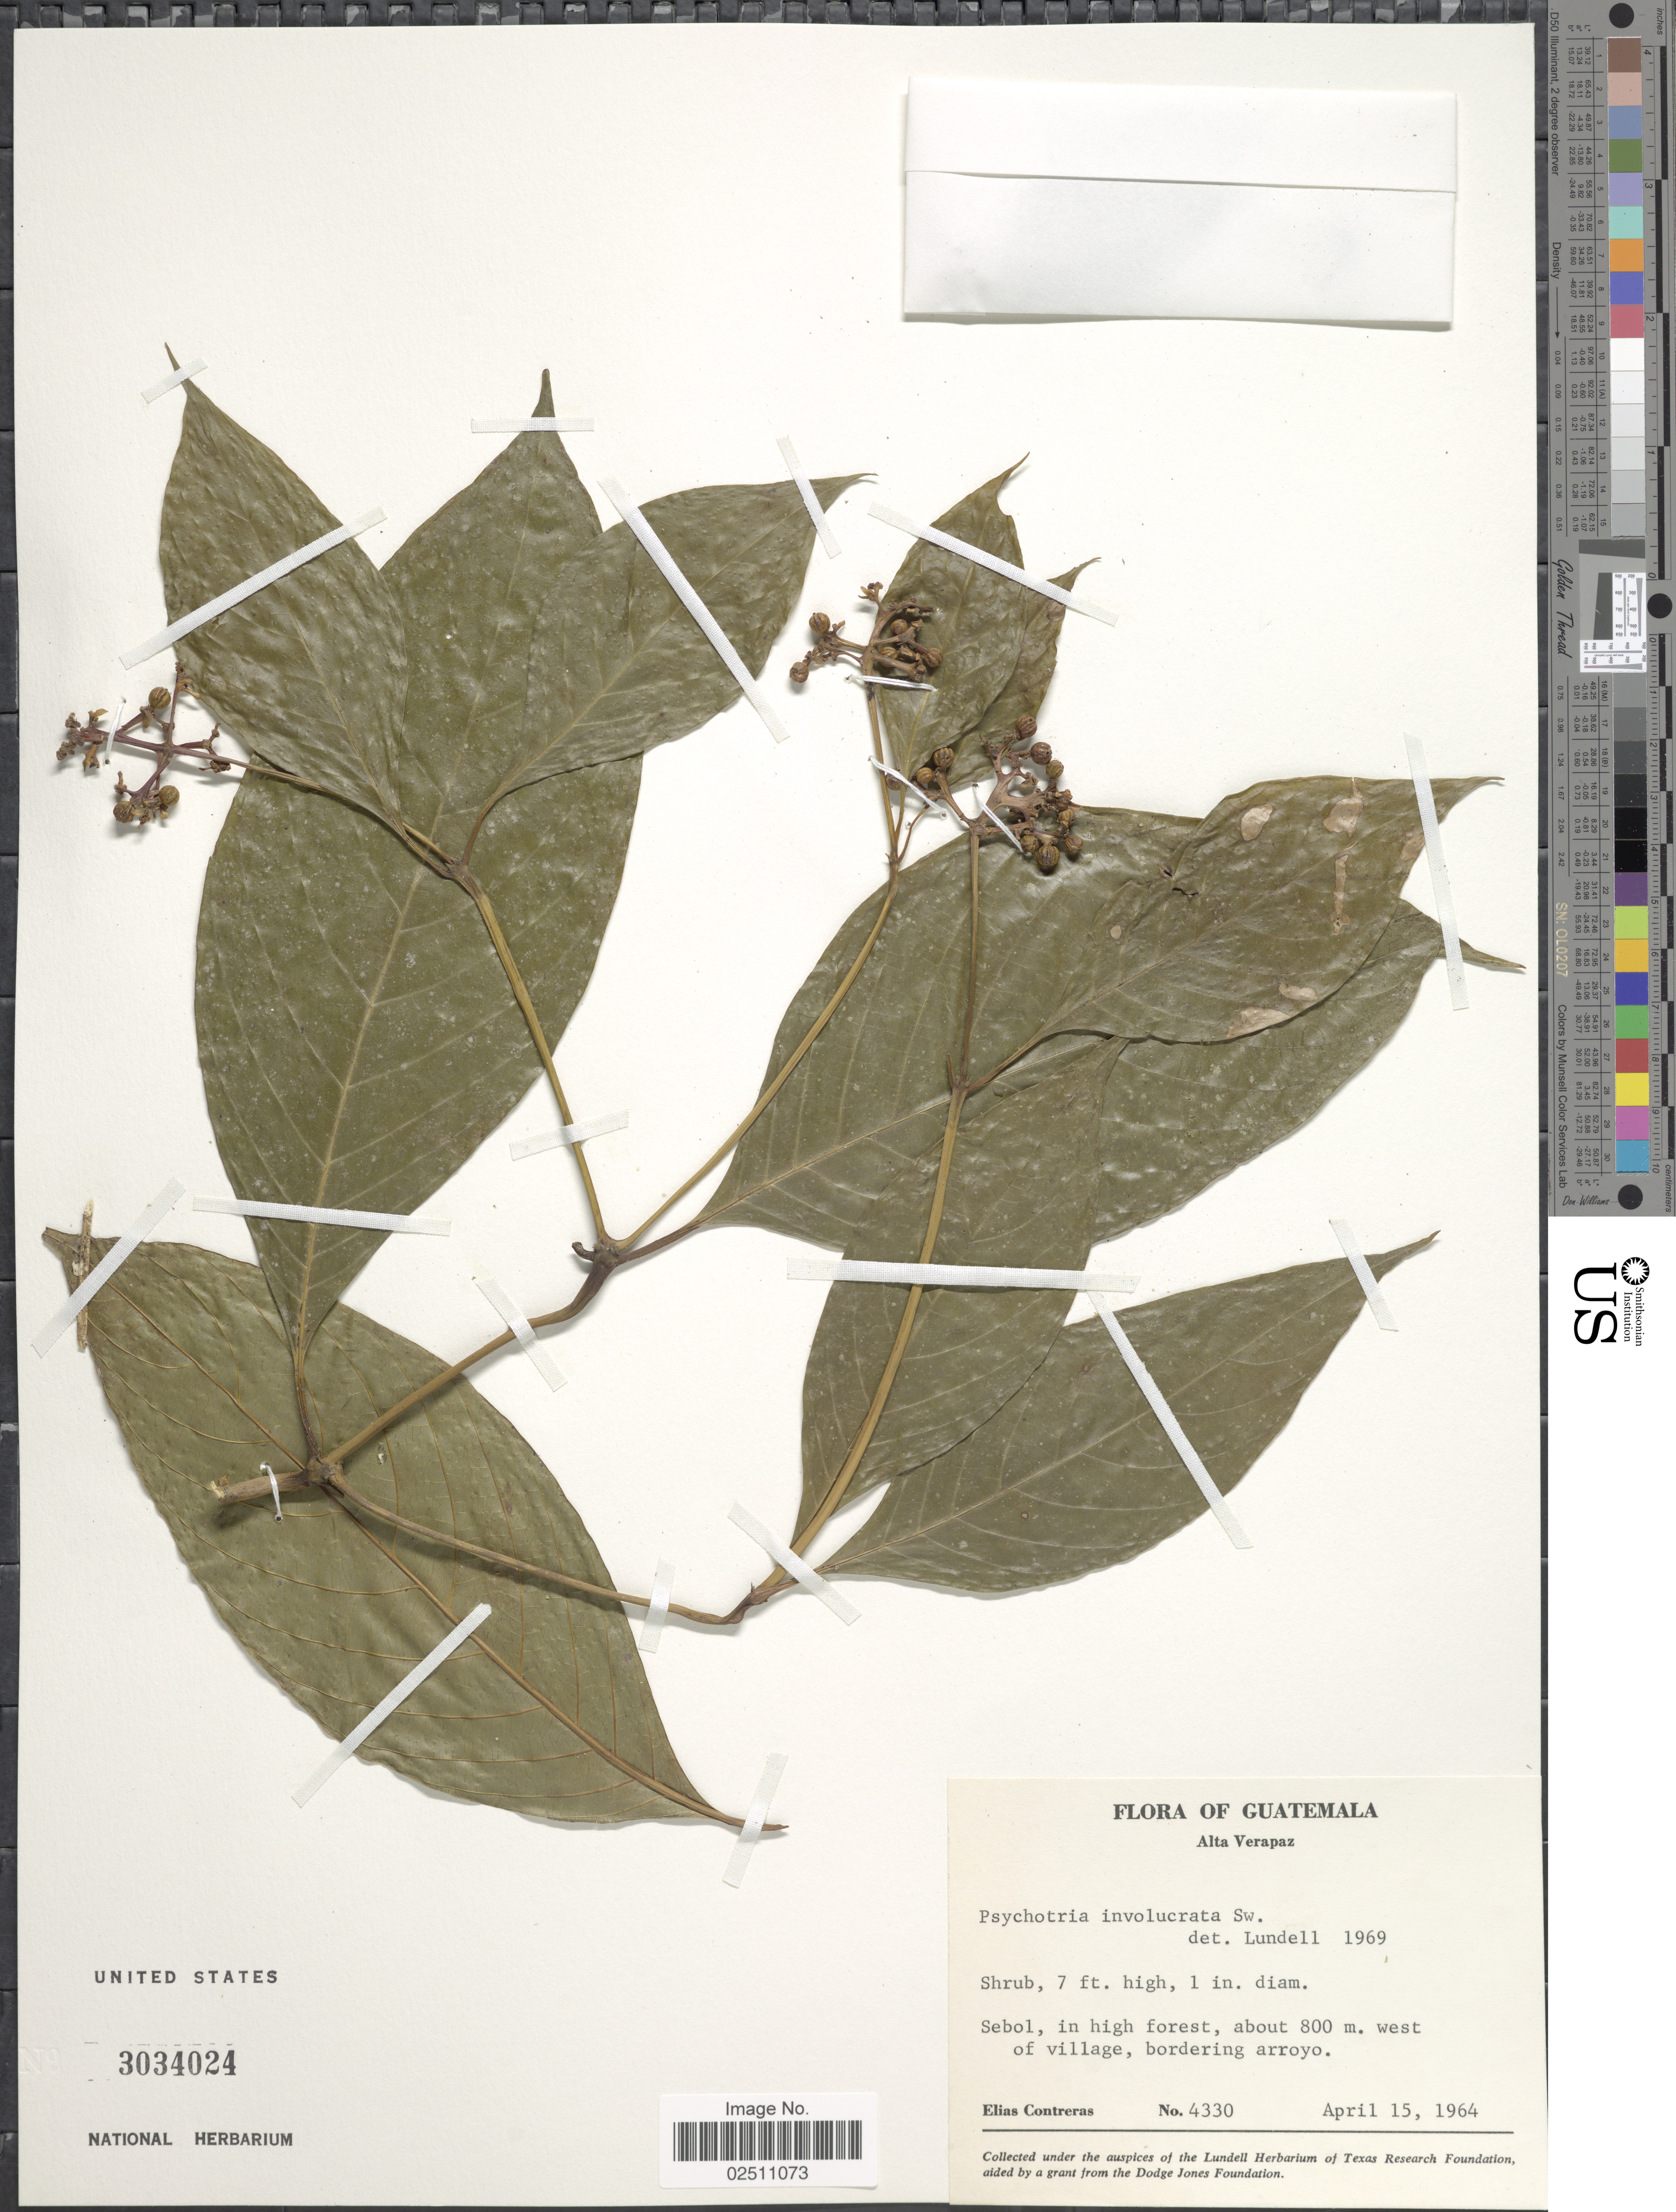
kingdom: Plantae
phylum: Tracheophyta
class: Magnoliopsida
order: Gentianales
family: Rubiaceae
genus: Psychotria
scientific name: Psychotria involucrata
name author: Sw.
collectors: E. Contreras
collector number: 4330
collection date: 1964-04-15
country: Guatemala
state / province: Alta Verapaz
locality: Sebol, in high forest, west of village, bordering arroyo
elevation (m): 800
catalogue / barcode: US 3034024